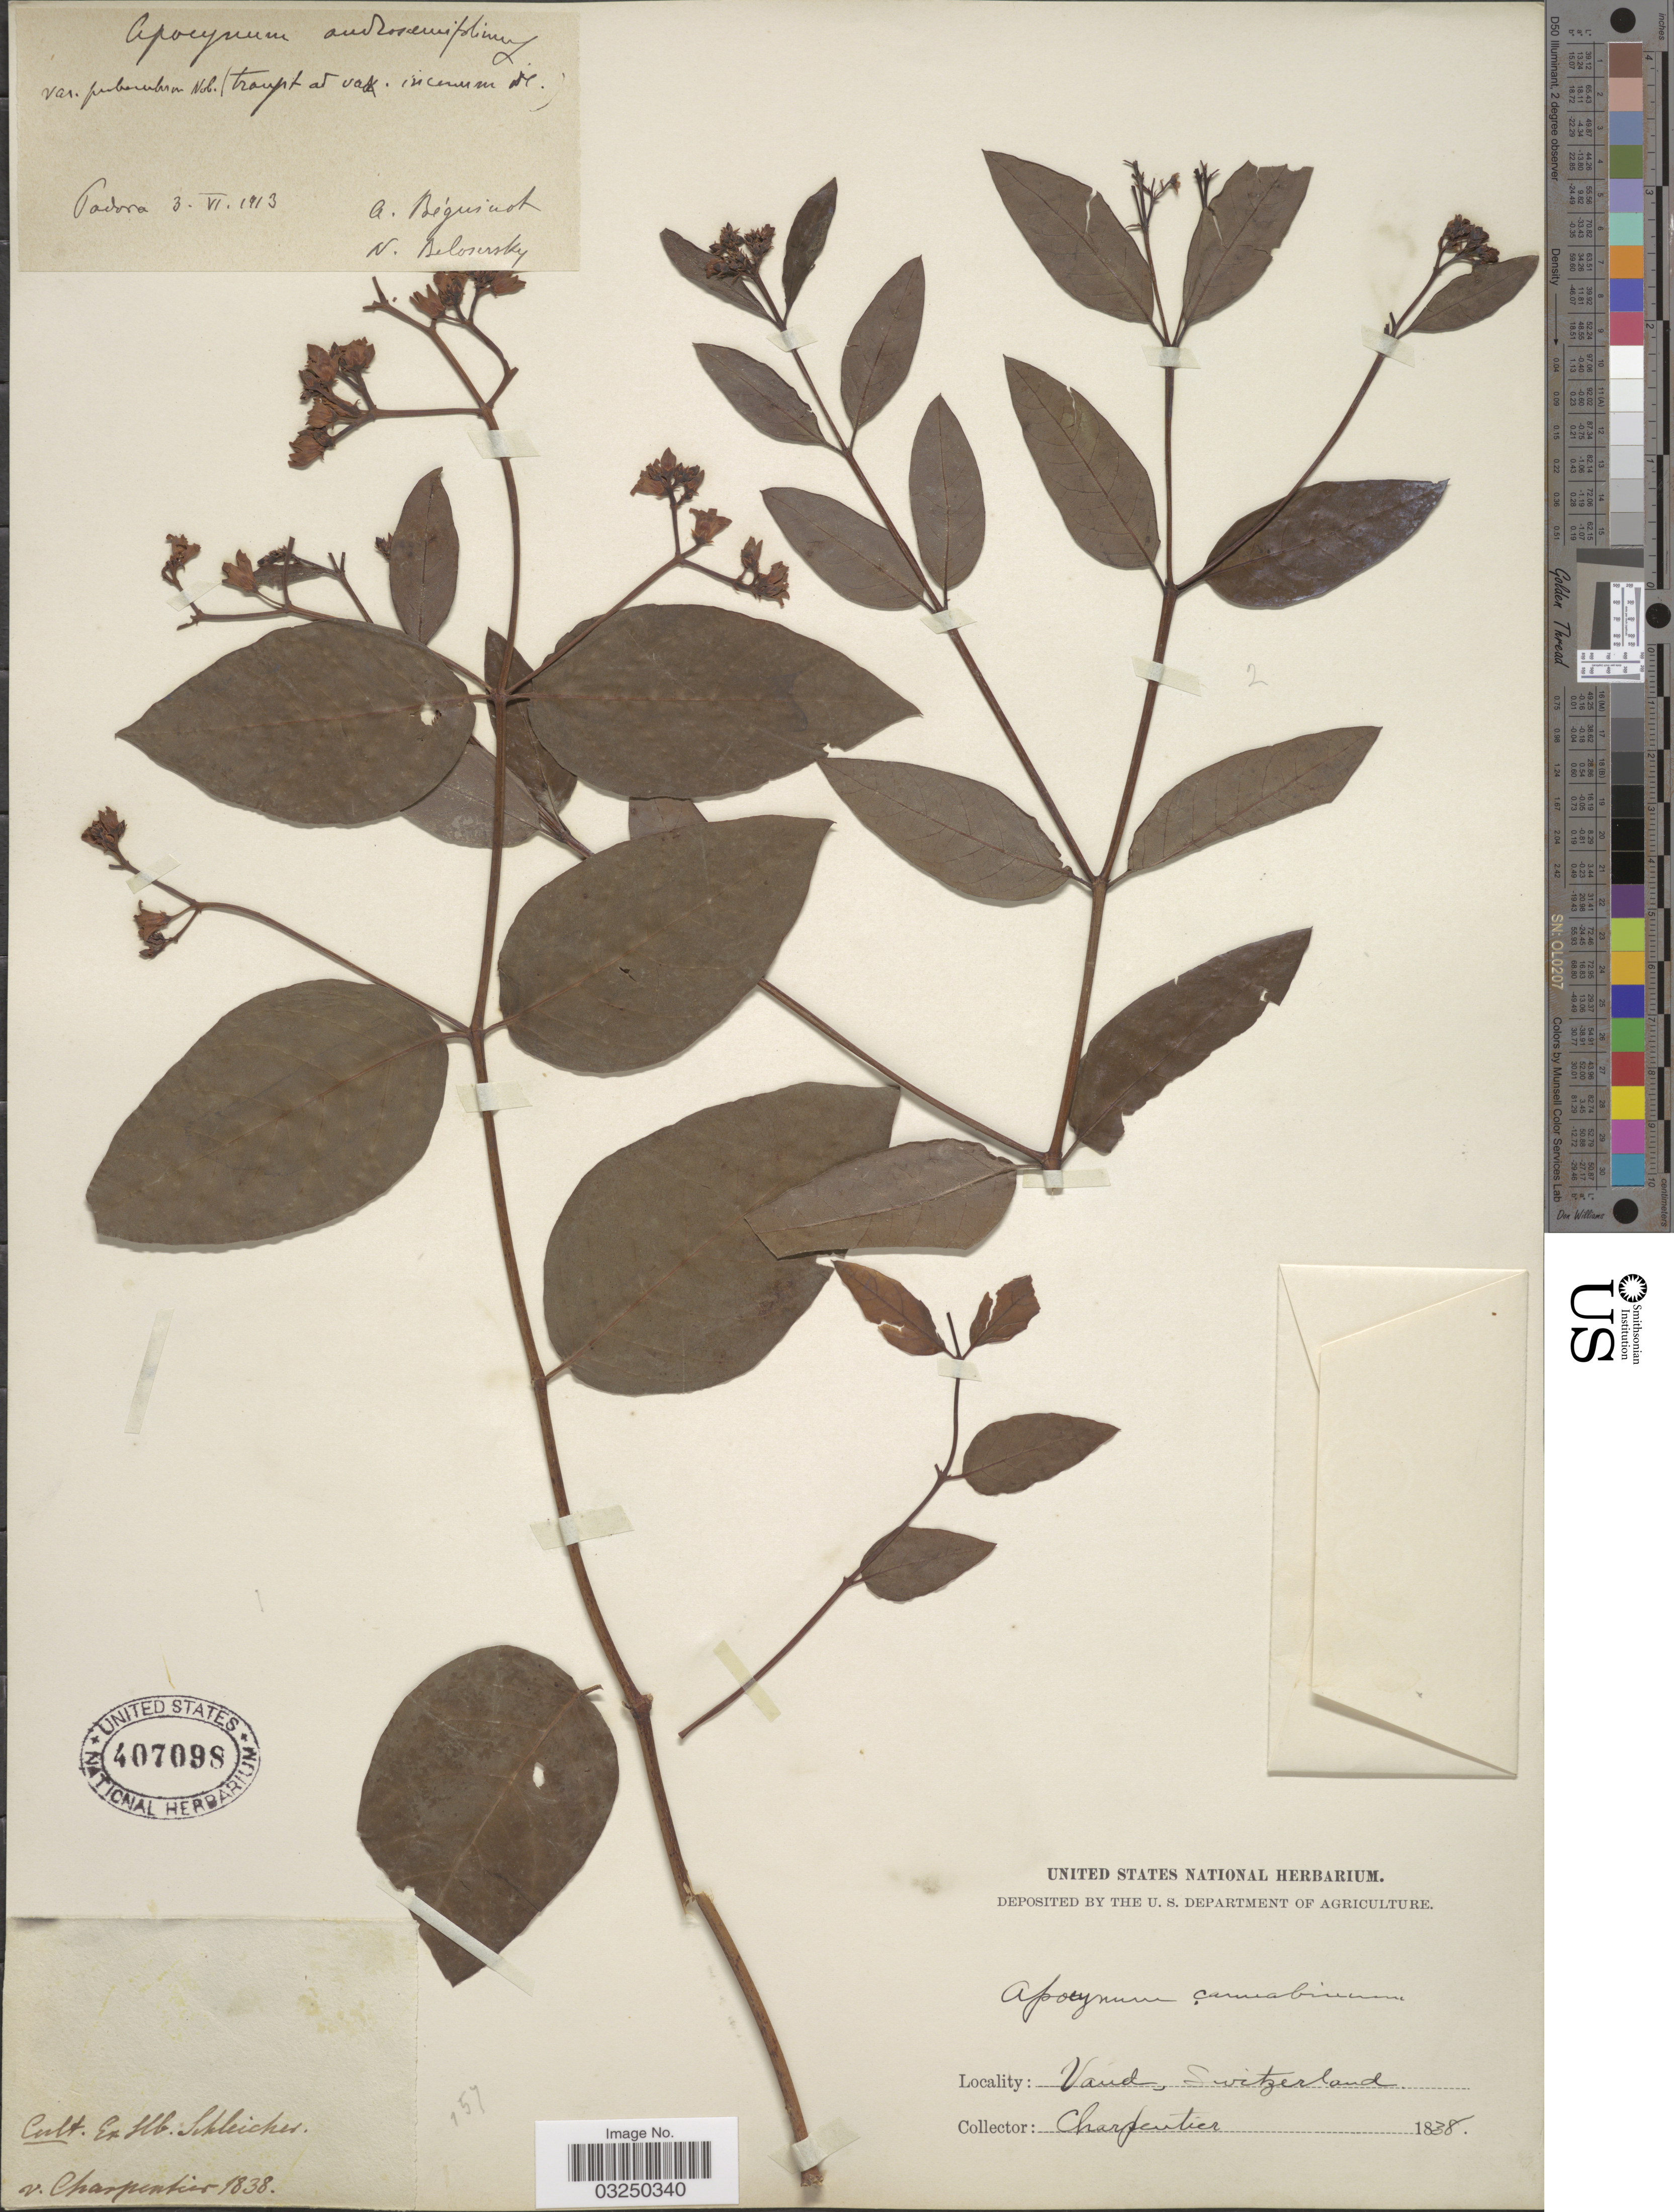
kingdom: Plantae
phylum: Tracheophyta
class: Magnoliopsida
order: Gentianales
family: Apocynaceae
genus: Apocynum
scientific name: Apocynum cannabinum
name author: L.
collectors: Charpentier, --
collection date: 1838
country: Switzerland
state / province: Vaud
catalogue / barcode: US 407098